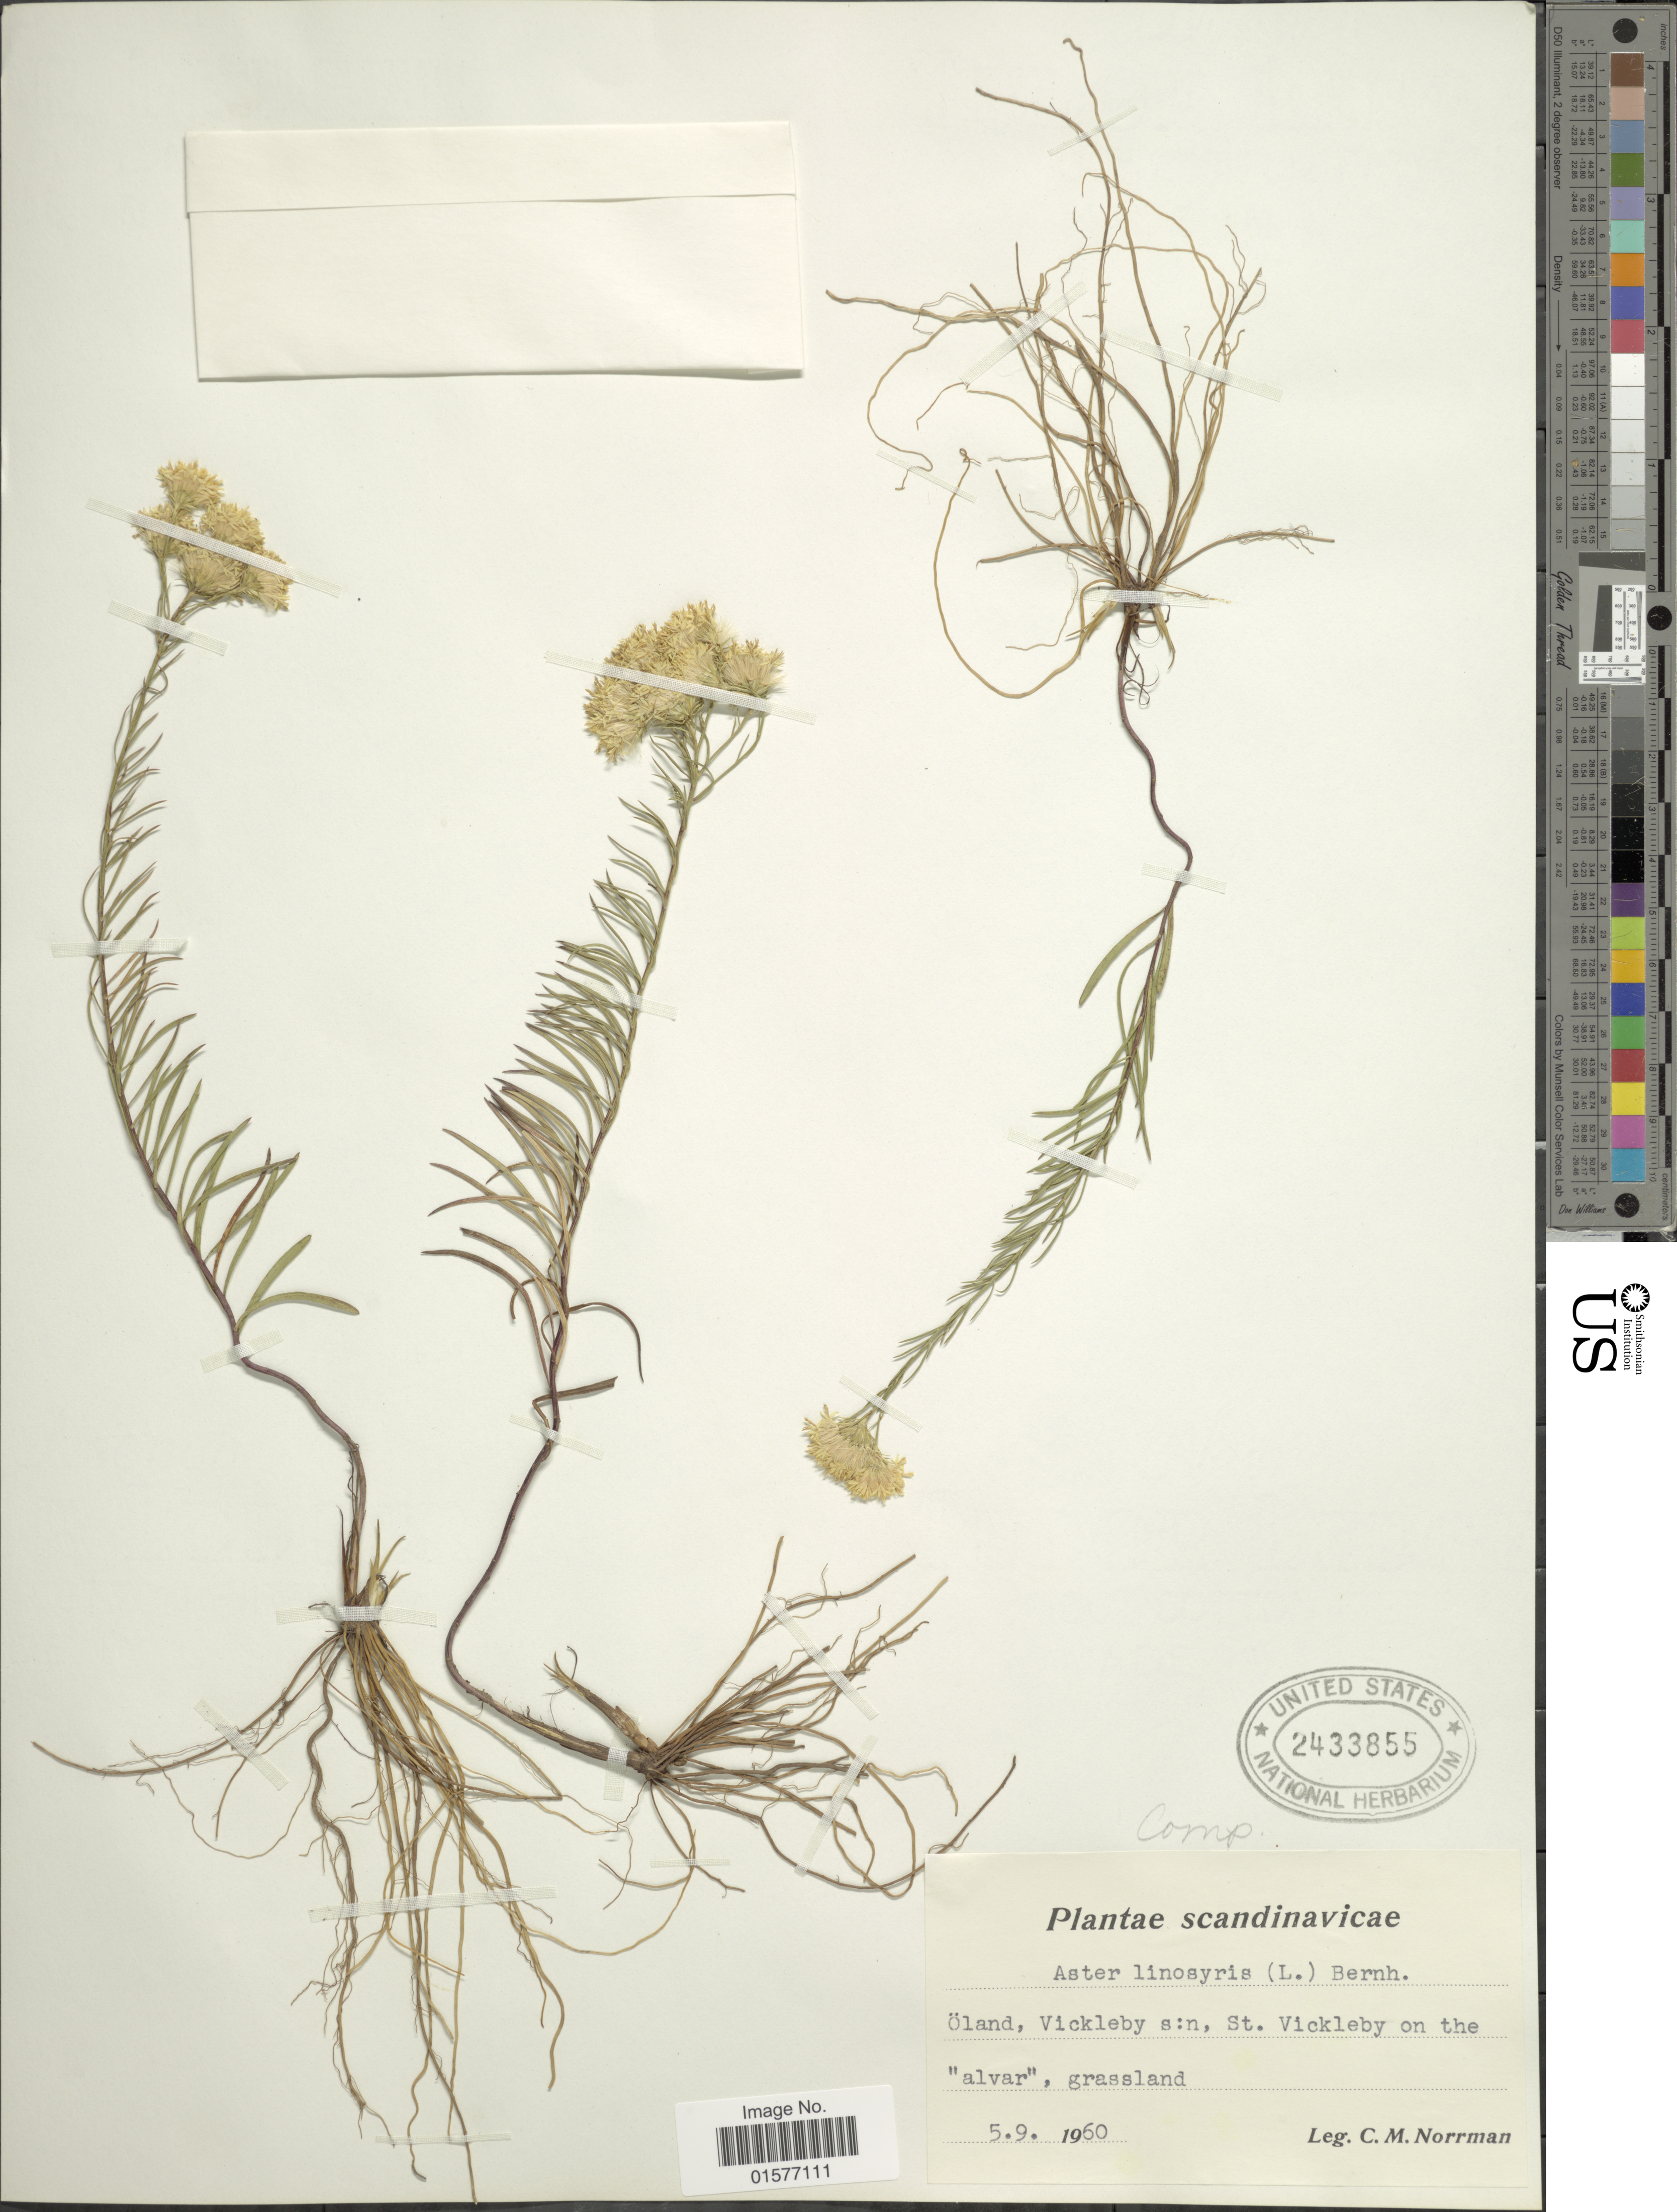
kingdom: Plantae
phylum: Tracheophyta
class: Magnoliopsida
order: Asterales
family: Asteraceae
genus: Linosyris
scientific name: Linosyris vulgaris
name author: Cass. ex Less.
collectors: C. Norrman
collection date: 1906-09-05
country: Sweden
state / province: Kalmar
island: Oland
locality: Öland, Vickleby s:n, St.Vickleby on the "alvar" , grassland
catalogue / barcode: US 2433855